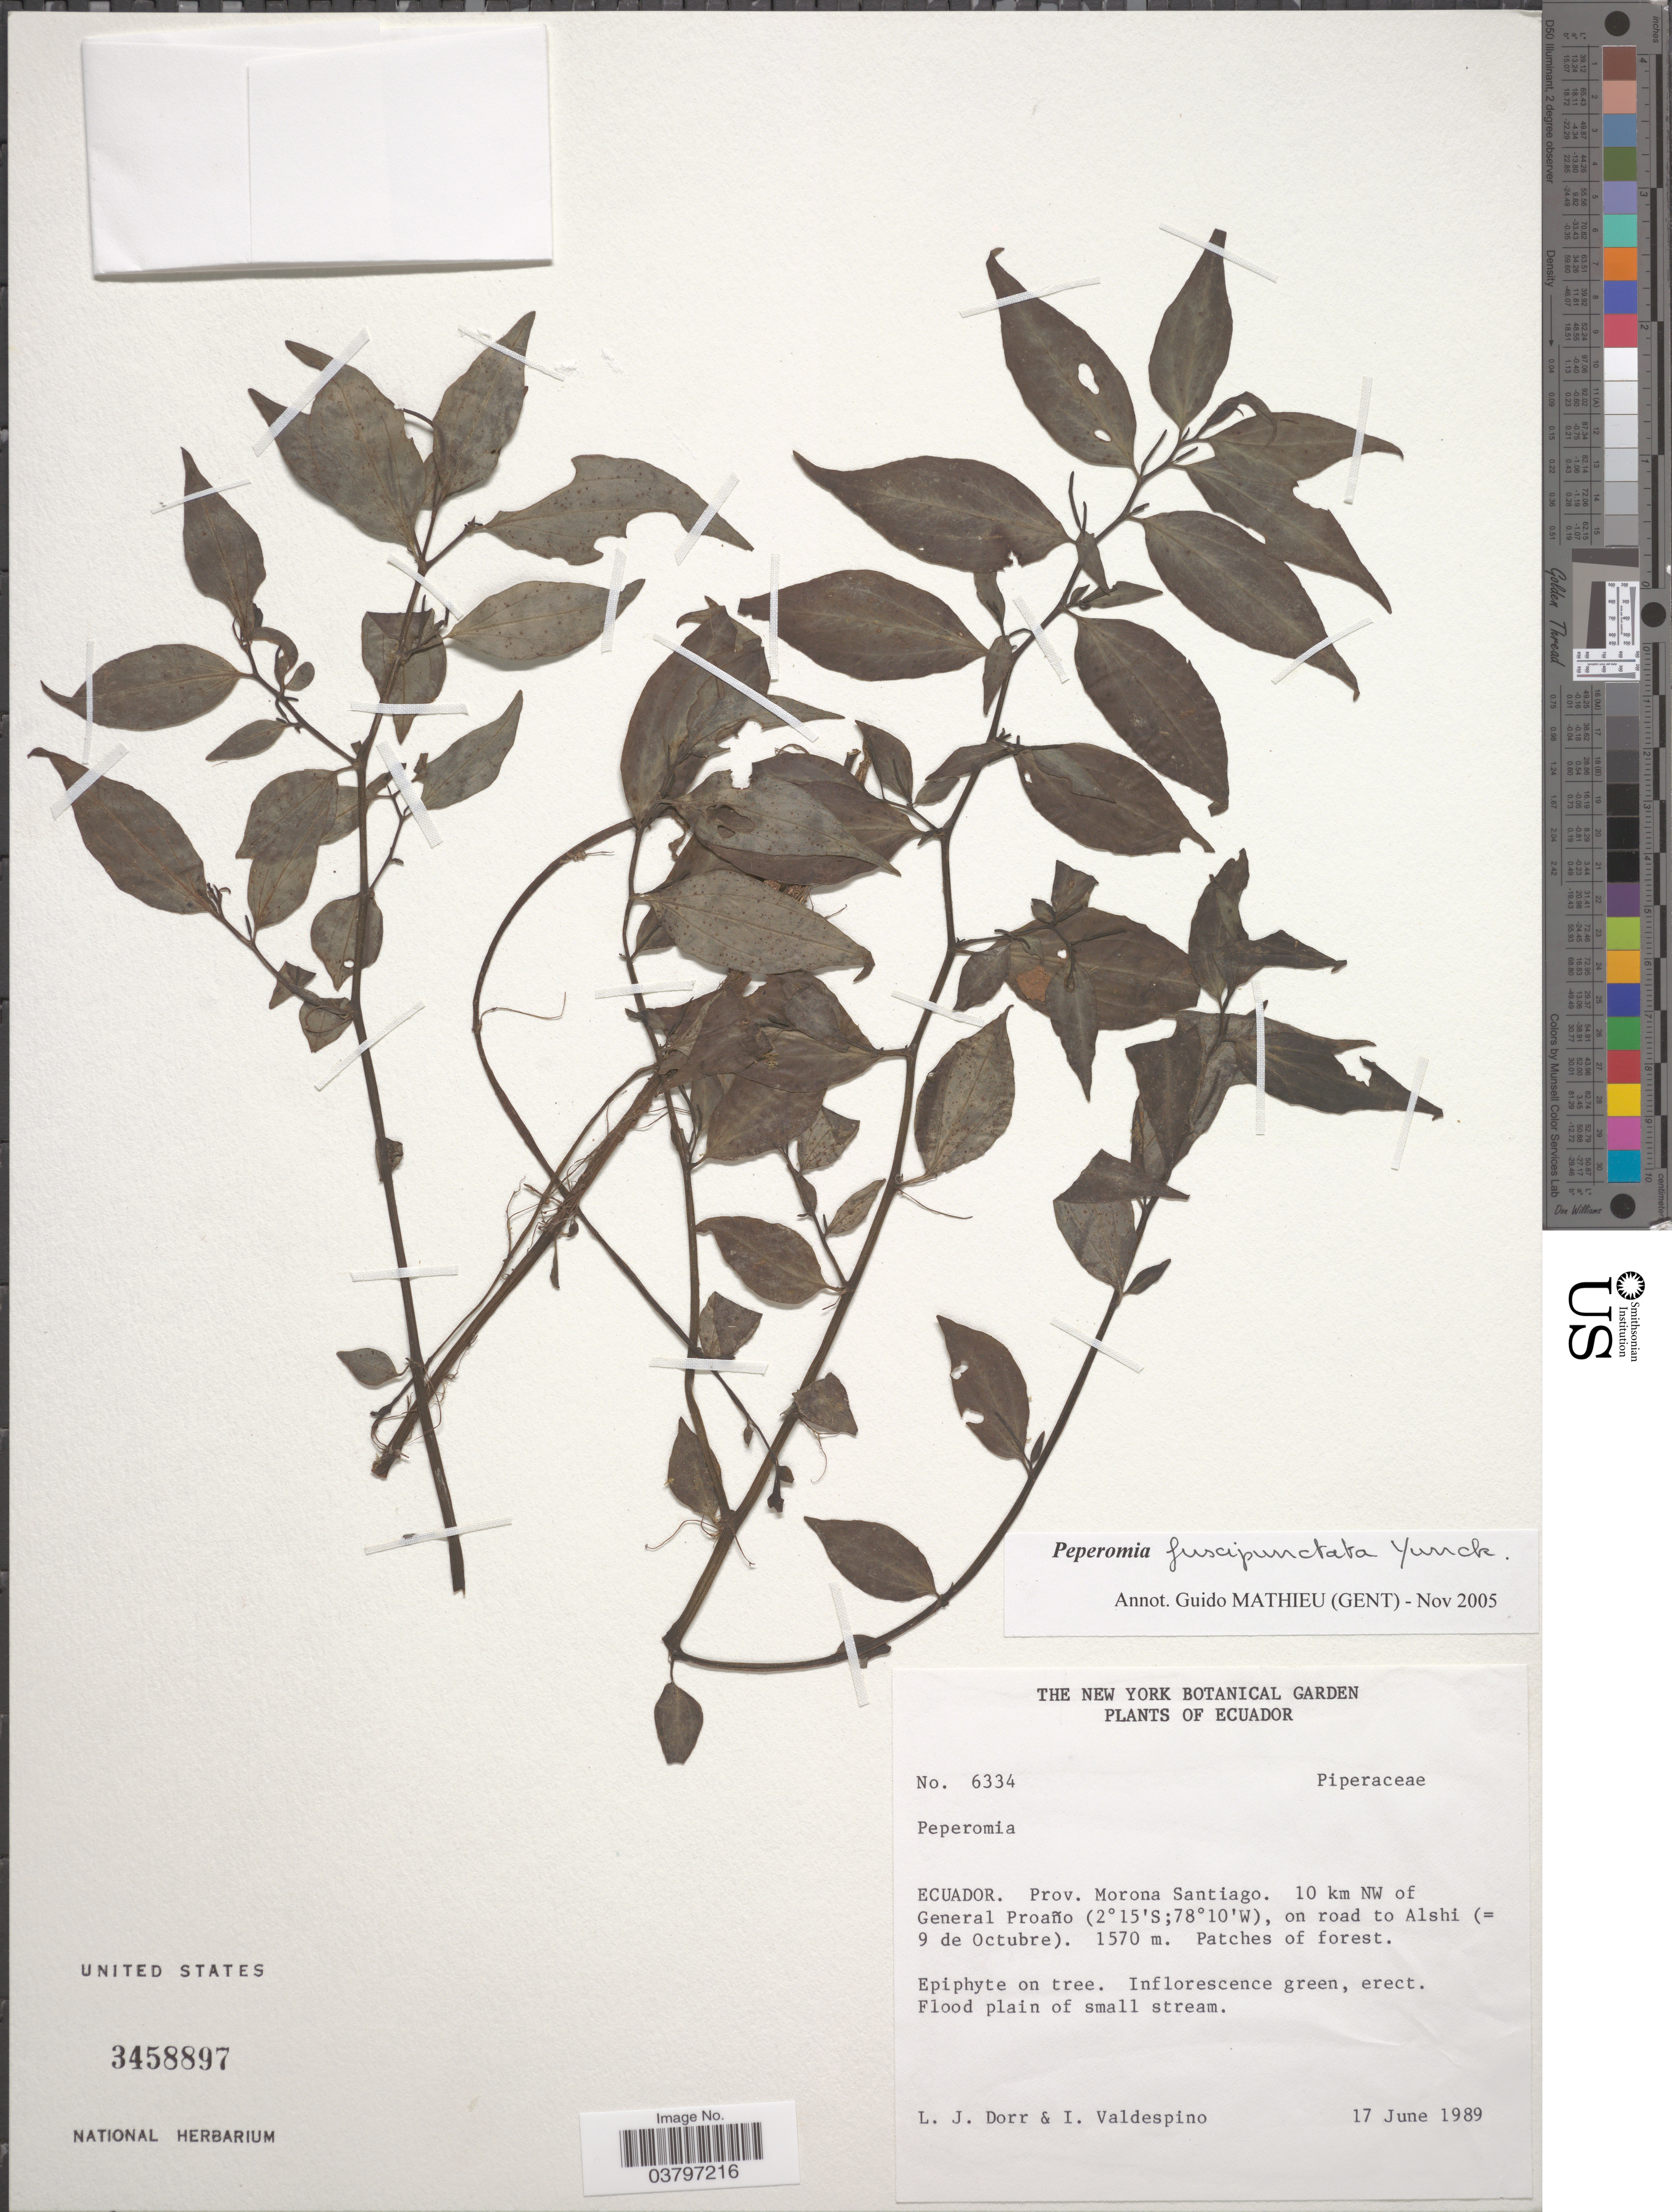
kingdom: Plantae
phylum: Tracheophyta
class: Magnoliopsida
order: Piperales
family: Piperaceae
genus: Peperomia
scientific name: Peperomia fuscipunctata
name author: Yunck.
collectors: L. J. Dorr & I. Valdespino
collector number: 6334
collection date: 1989-06-17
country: Ecuador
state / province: Morona-Santiago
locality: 10 km NW of General Proaño, on road to Alshi.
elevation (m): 1570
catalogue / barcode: US 3458897